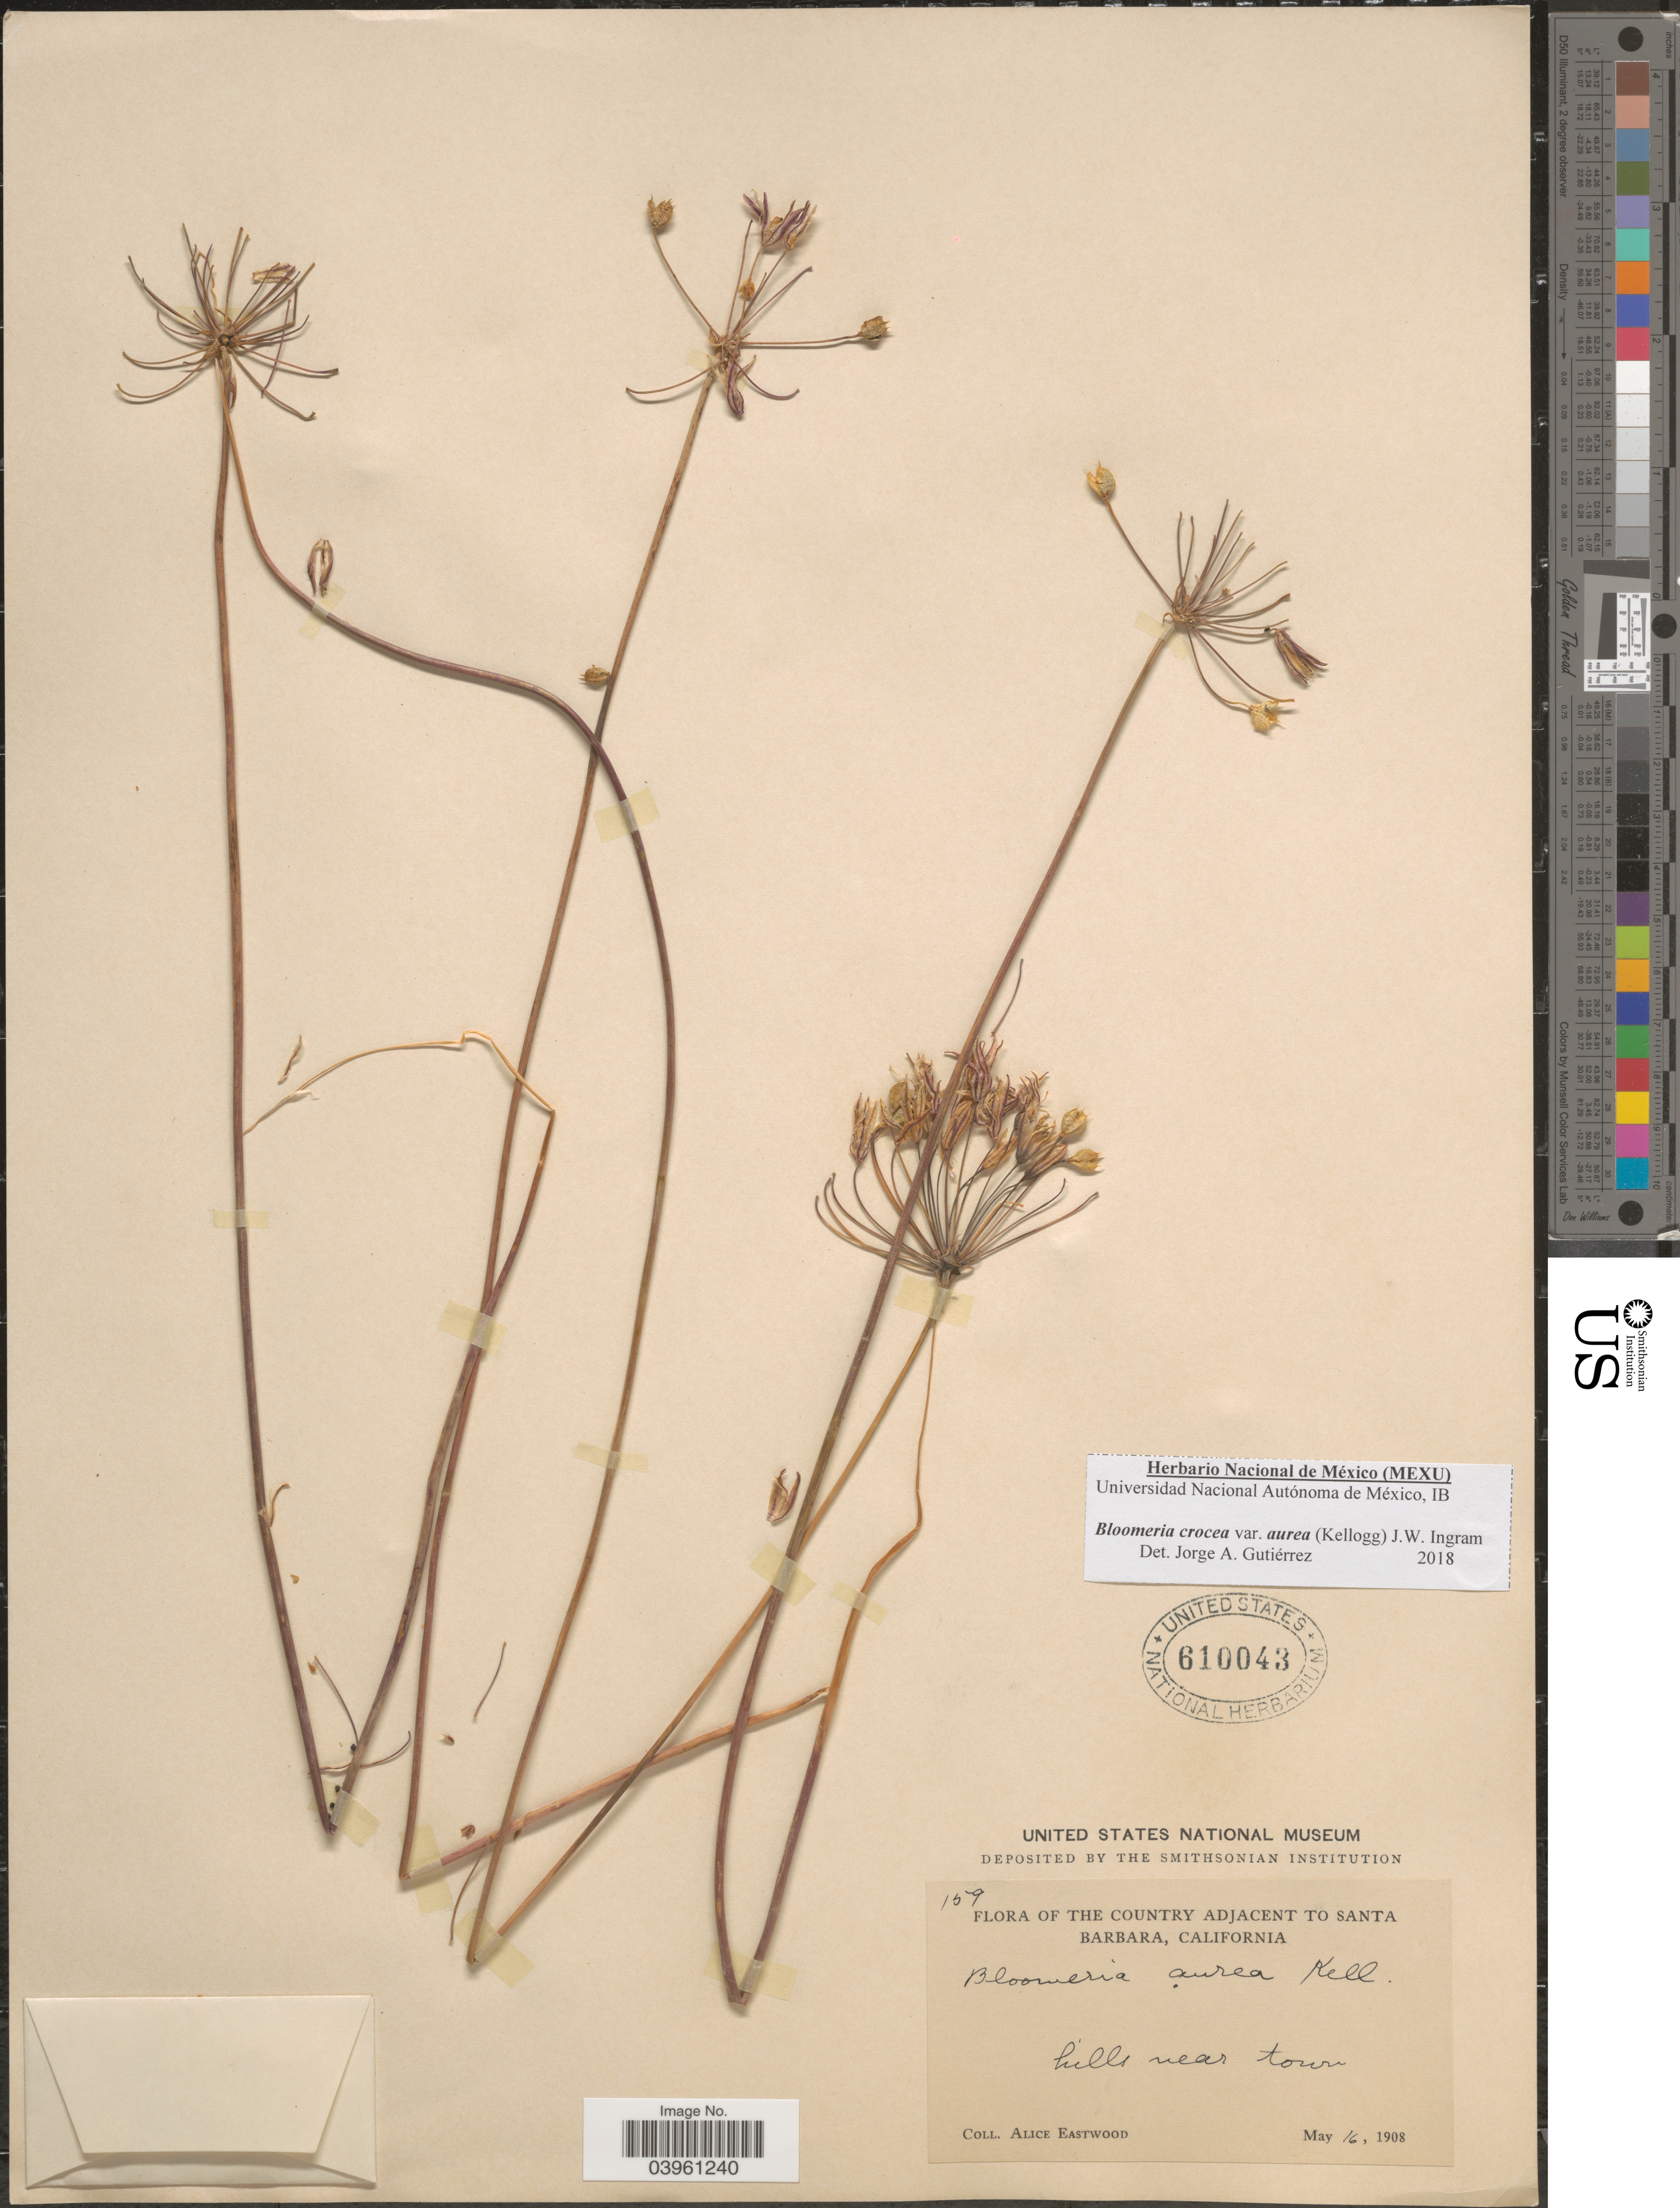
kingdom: Plantae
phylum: Tracheophyta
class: Liliopsida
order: Asparagales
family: Asparagaceae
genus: Bloomeria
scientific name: Bloomeria crocea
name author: (Torr.) Coville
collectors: A. Eastwood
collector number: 159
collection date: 1908-05-16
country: United States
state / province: California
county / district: Santa Barbara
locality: The Country adjacent to Santa Barbara. Hills near town.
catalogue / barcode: US 610043